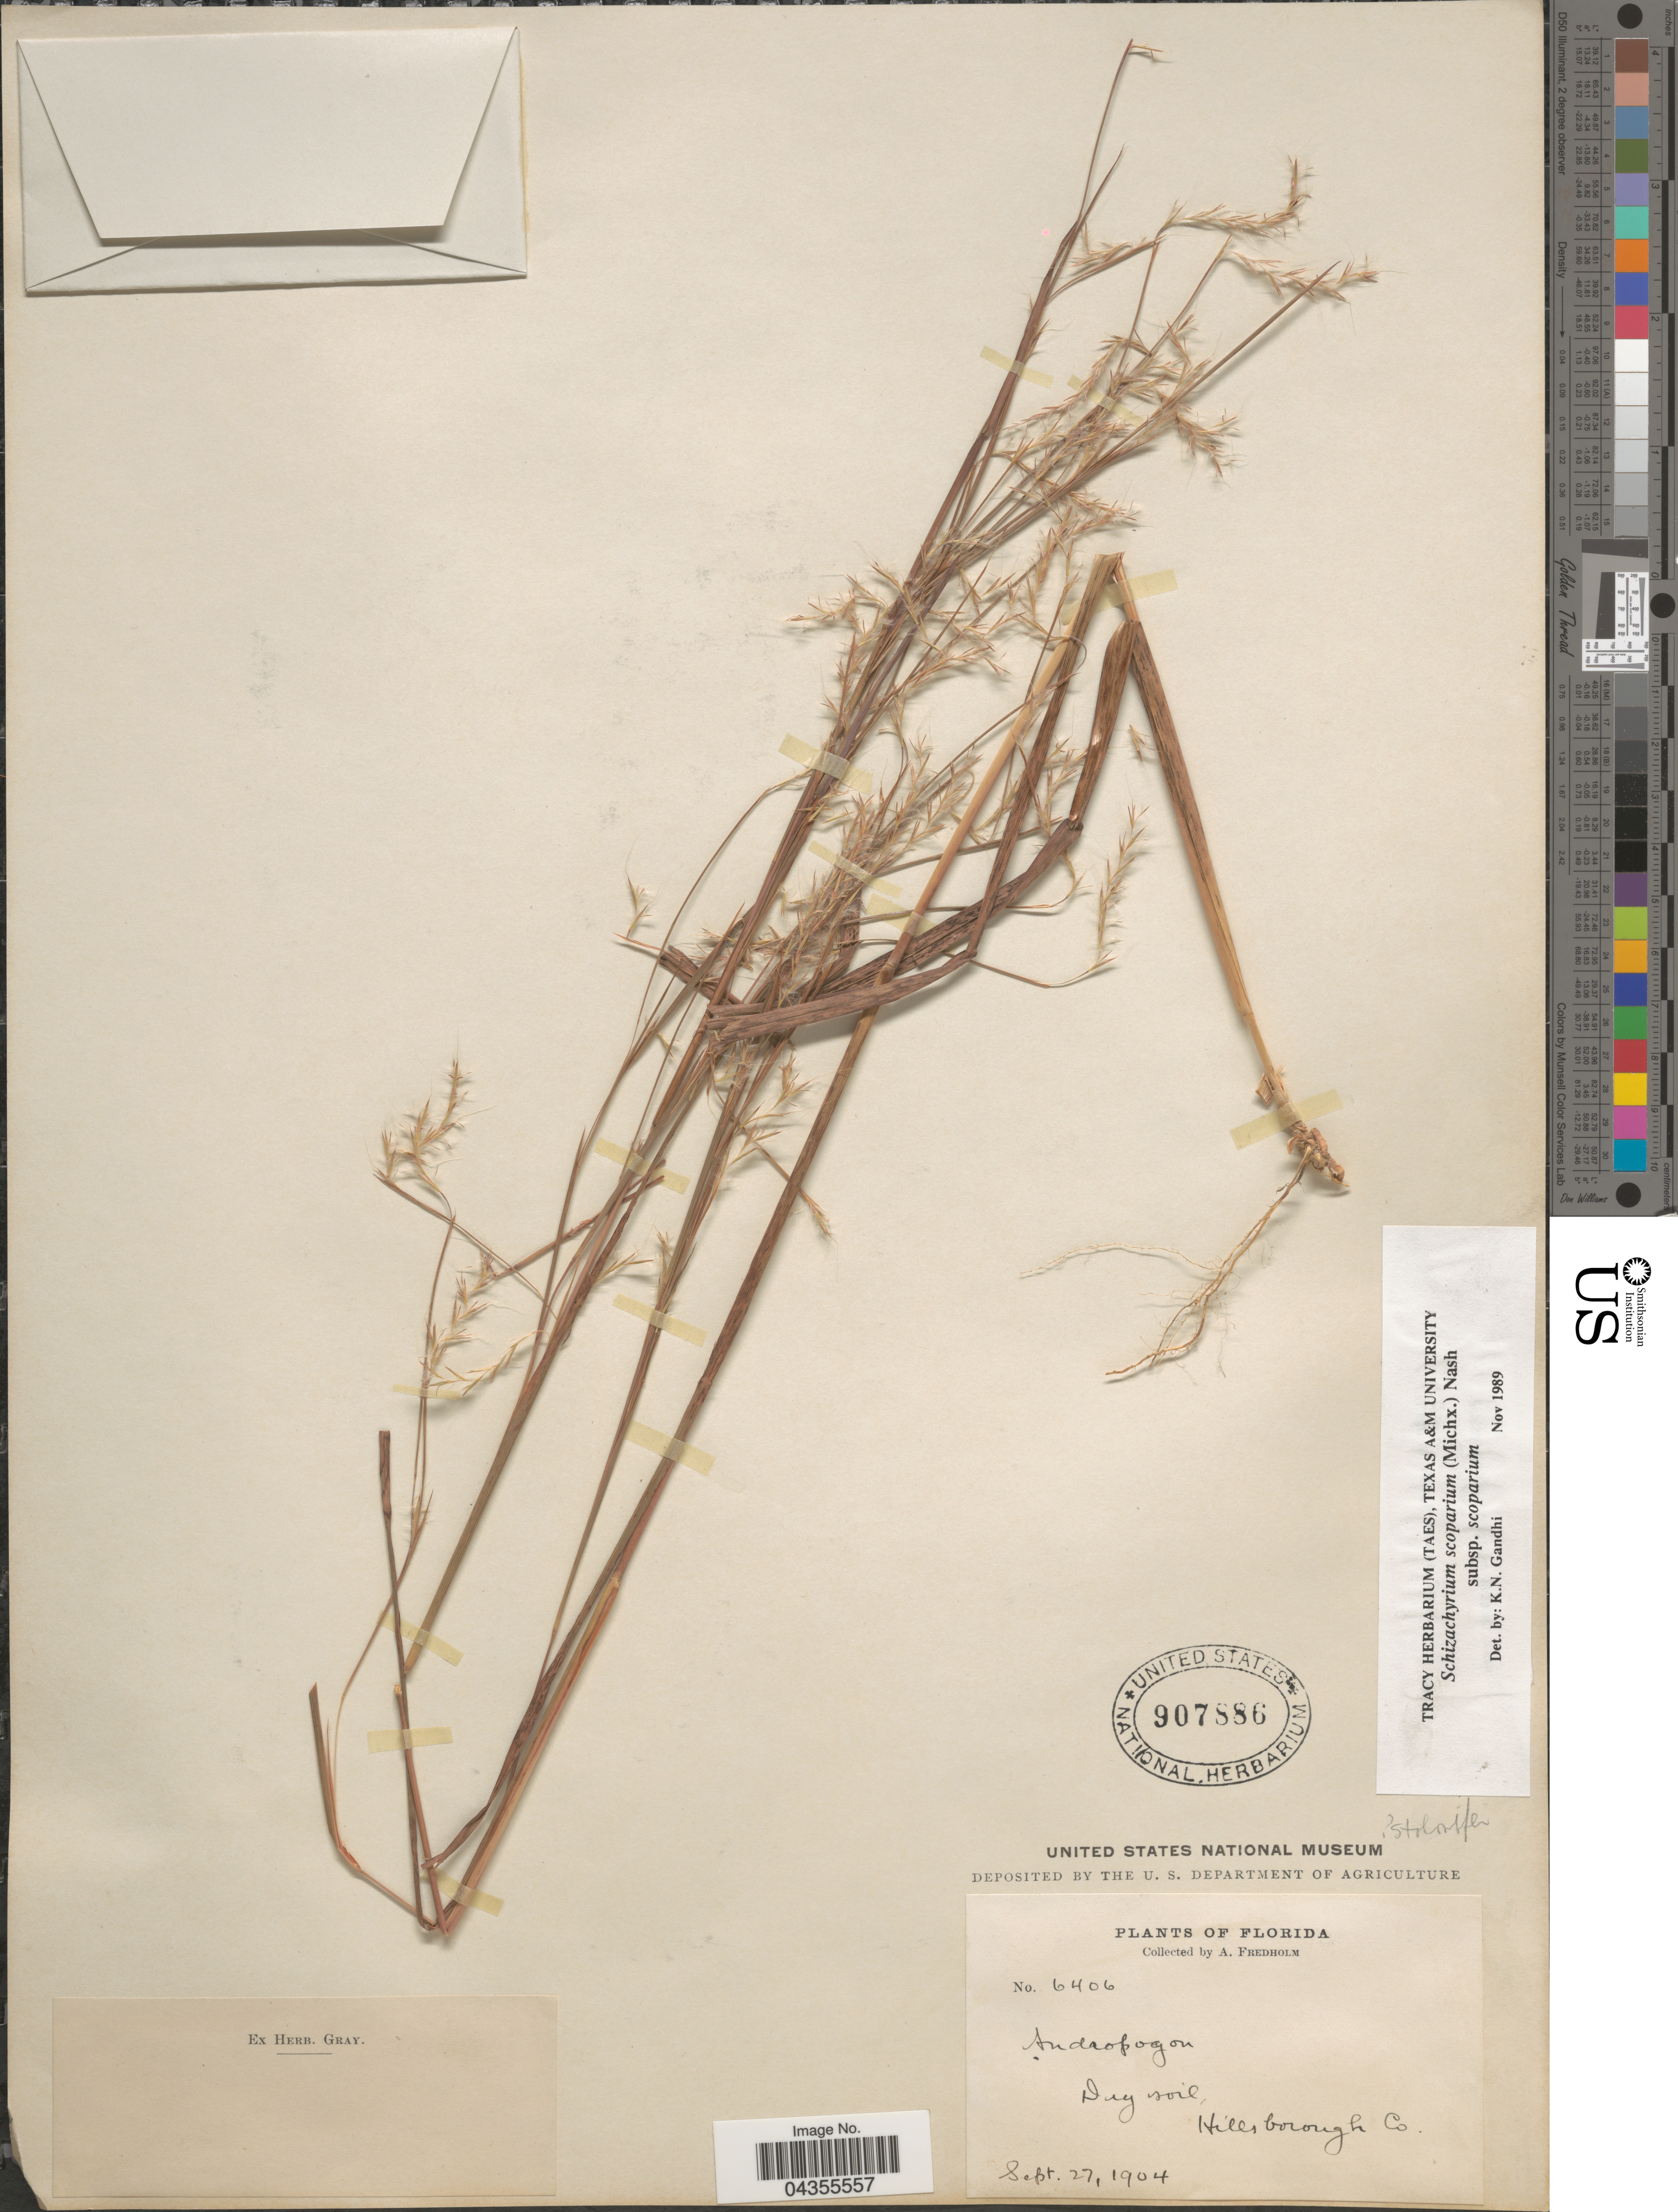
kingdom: Plantae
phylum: Tracheophyta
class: Liliopsida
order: Poales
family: Poaceae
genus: Schizachyrium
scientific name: Schizachyrium scoparium var. scoparium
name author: (Michx.) Nash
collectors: A. Fredholm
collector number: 6406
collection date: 1904-09-27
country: United States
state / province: Florida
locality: Hillsborough Co.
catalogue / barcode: US 907886